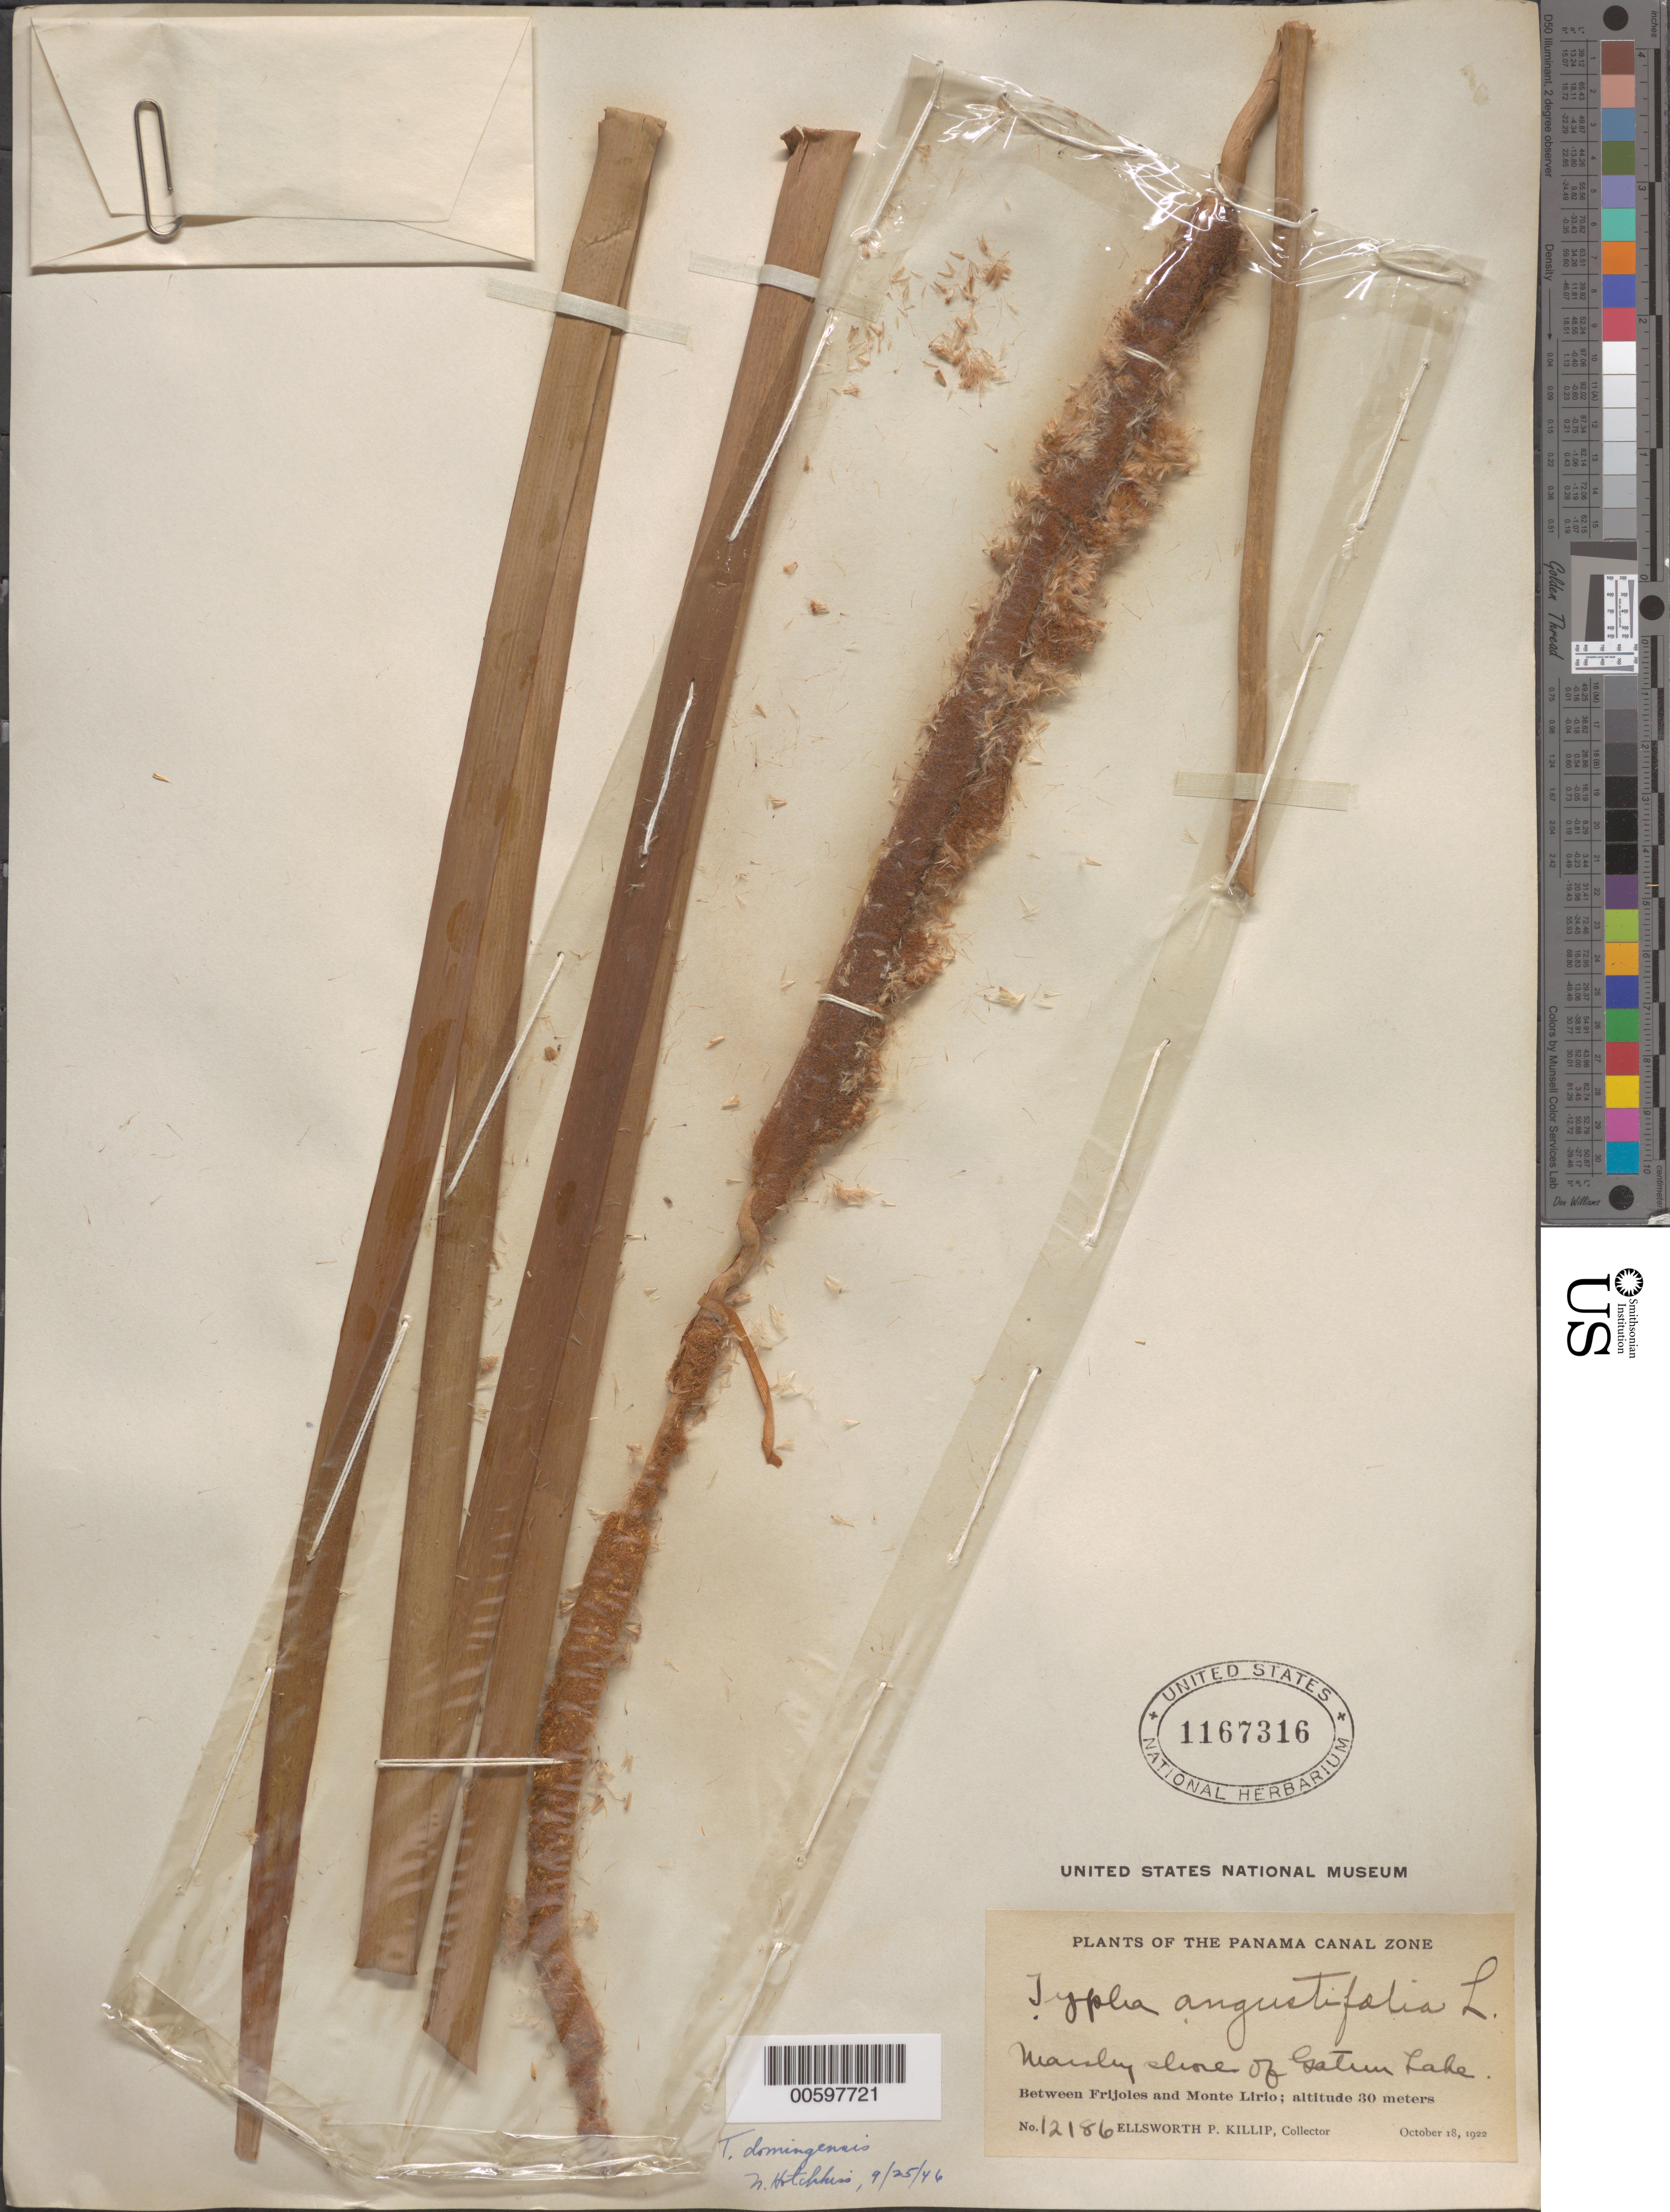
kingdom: Plantae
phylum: Tracheophyta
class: Liliopsida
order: Poales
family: Typhaceae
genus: Typha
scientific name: Typha domingensis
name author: Pers.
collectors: E. P. Killip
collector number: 12186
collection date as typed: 18 Oct 1922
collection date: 1922-10-18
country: Panama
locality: Between Frijoles and Monte Lirio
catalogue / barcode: US 1167316